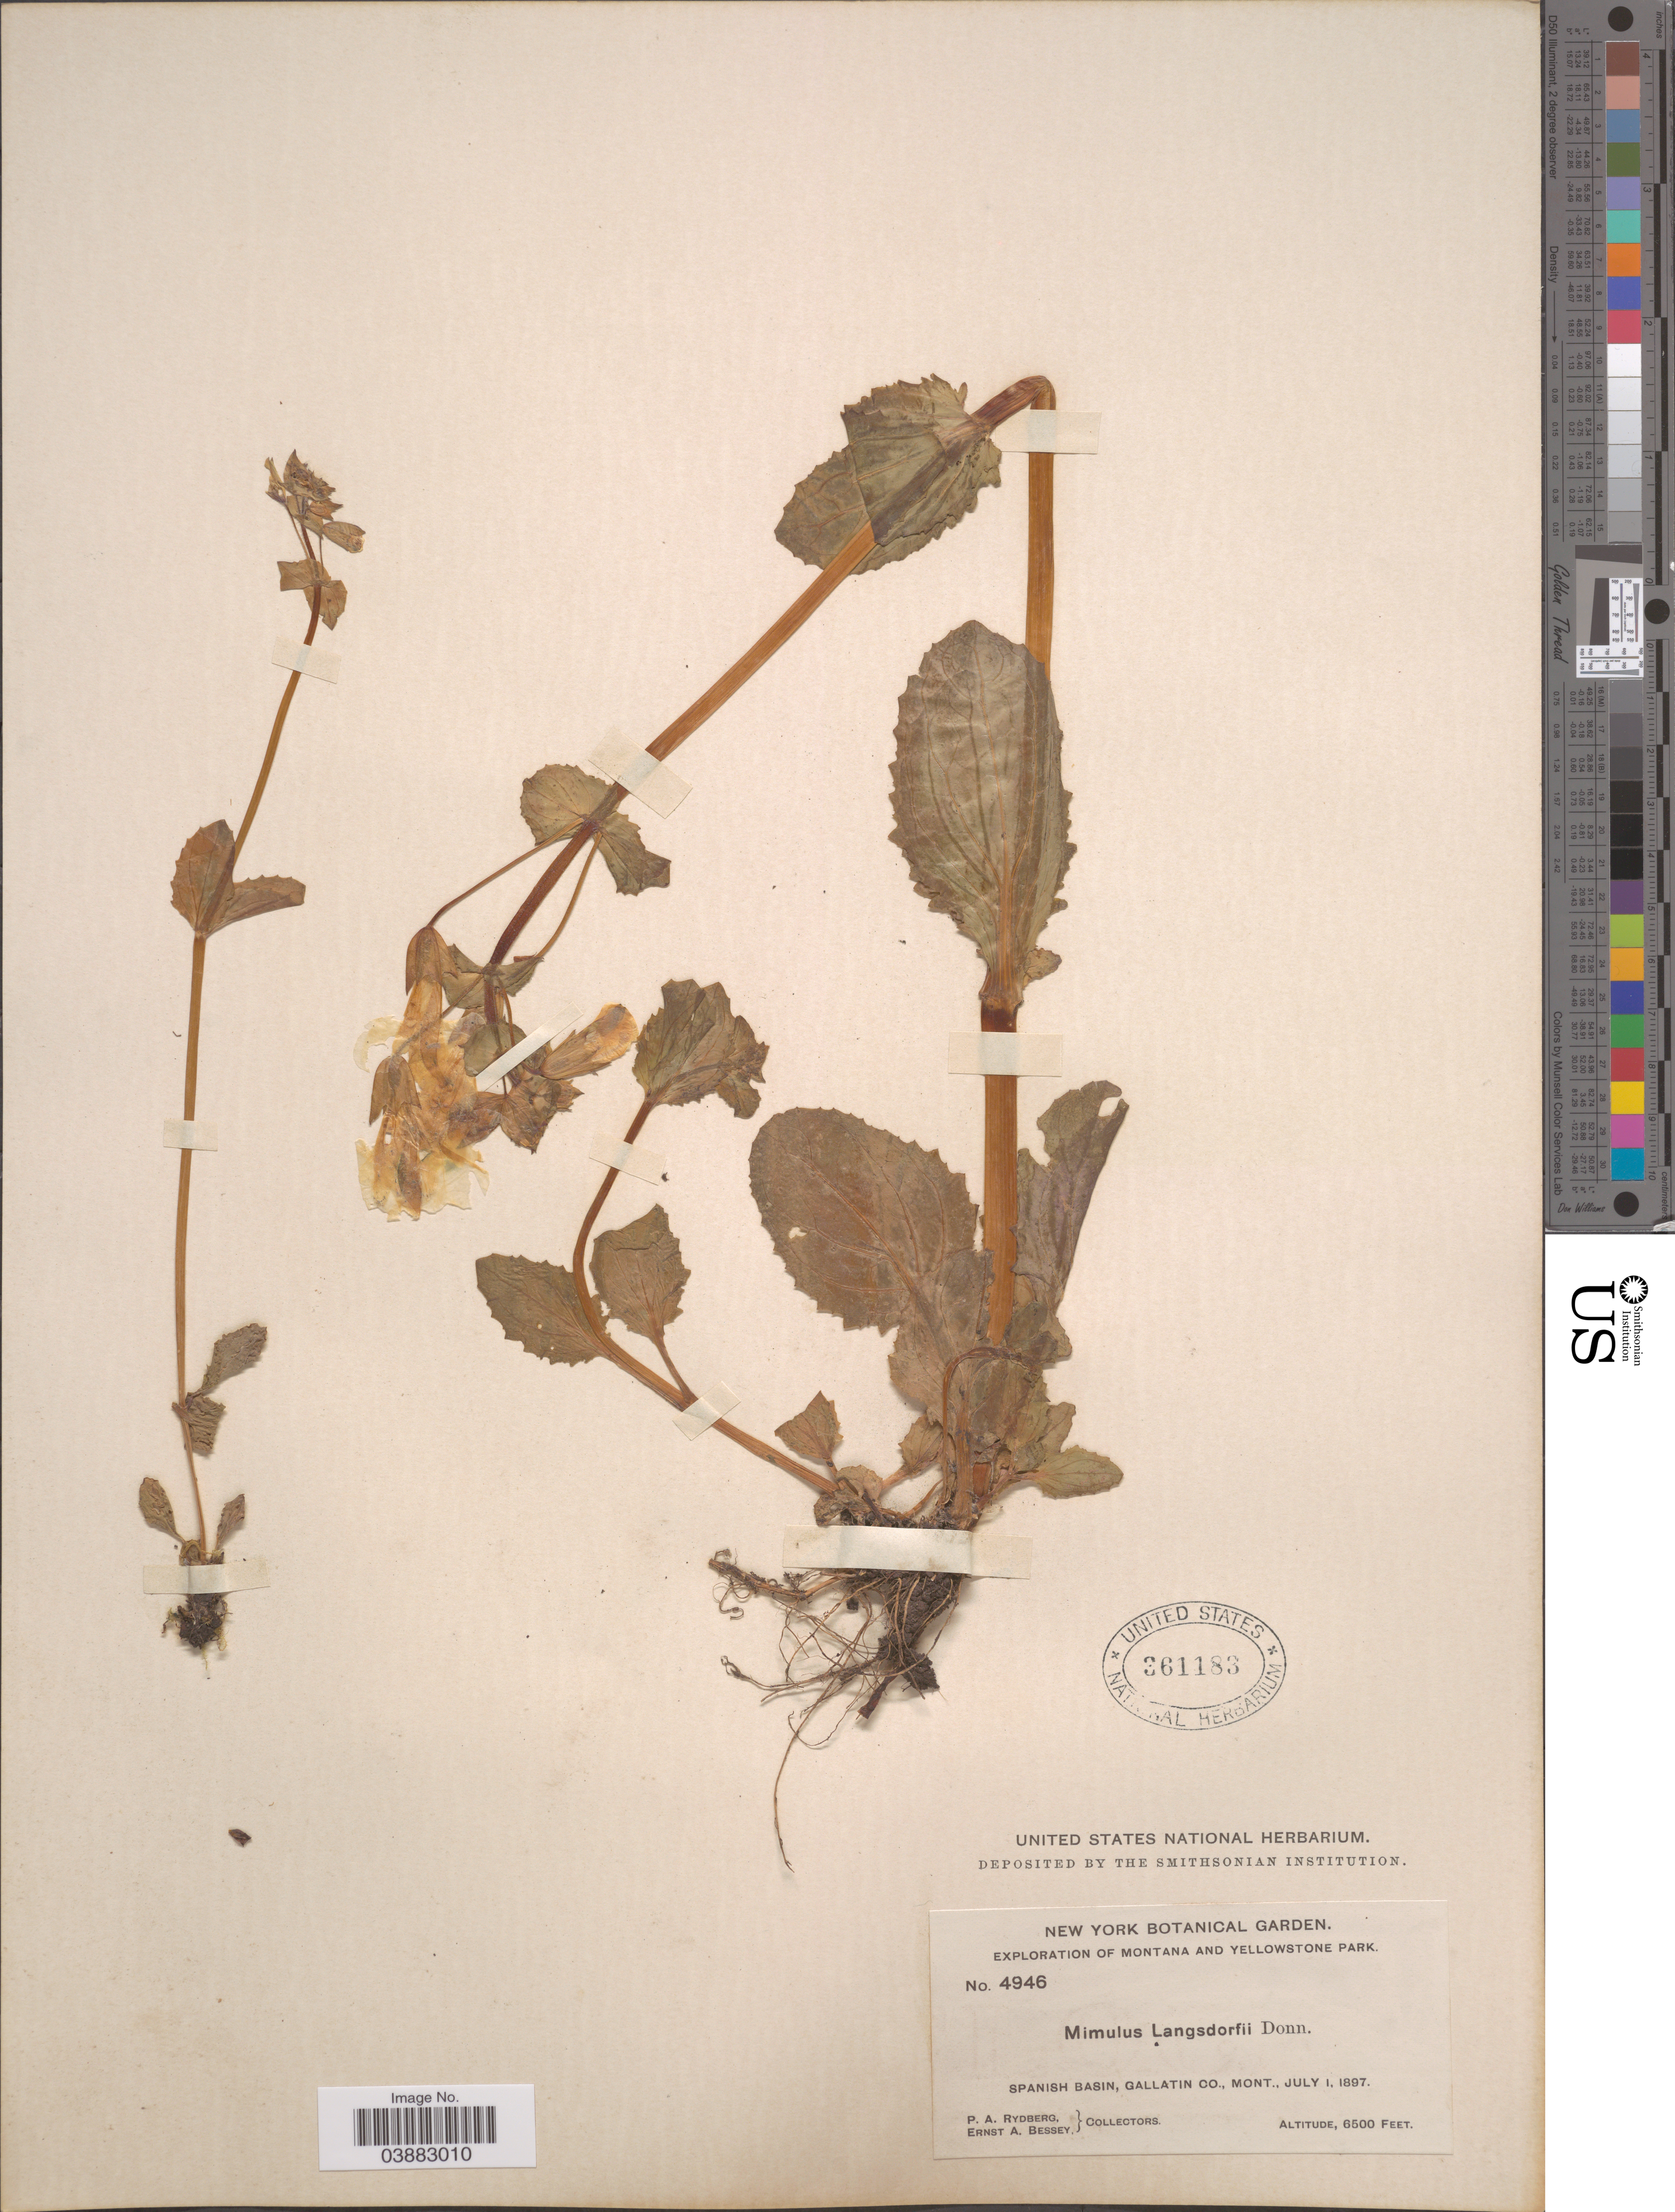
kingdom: Plantae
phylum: Tracheophyta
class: Magnoliopsida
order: Lamiales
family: Phrymaceae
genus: Mimulus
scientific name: Mimulus tilingii var. caespitosus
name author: (Greene) A.L. Grant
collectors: P. A. Rydberg & E. A. Bessey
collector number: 4946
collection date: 1897-07-01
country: United States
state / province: Montana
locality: Yellowstone Park. Spanish Basin, Gallatin Co.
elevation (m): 1981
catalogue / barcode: US 361183